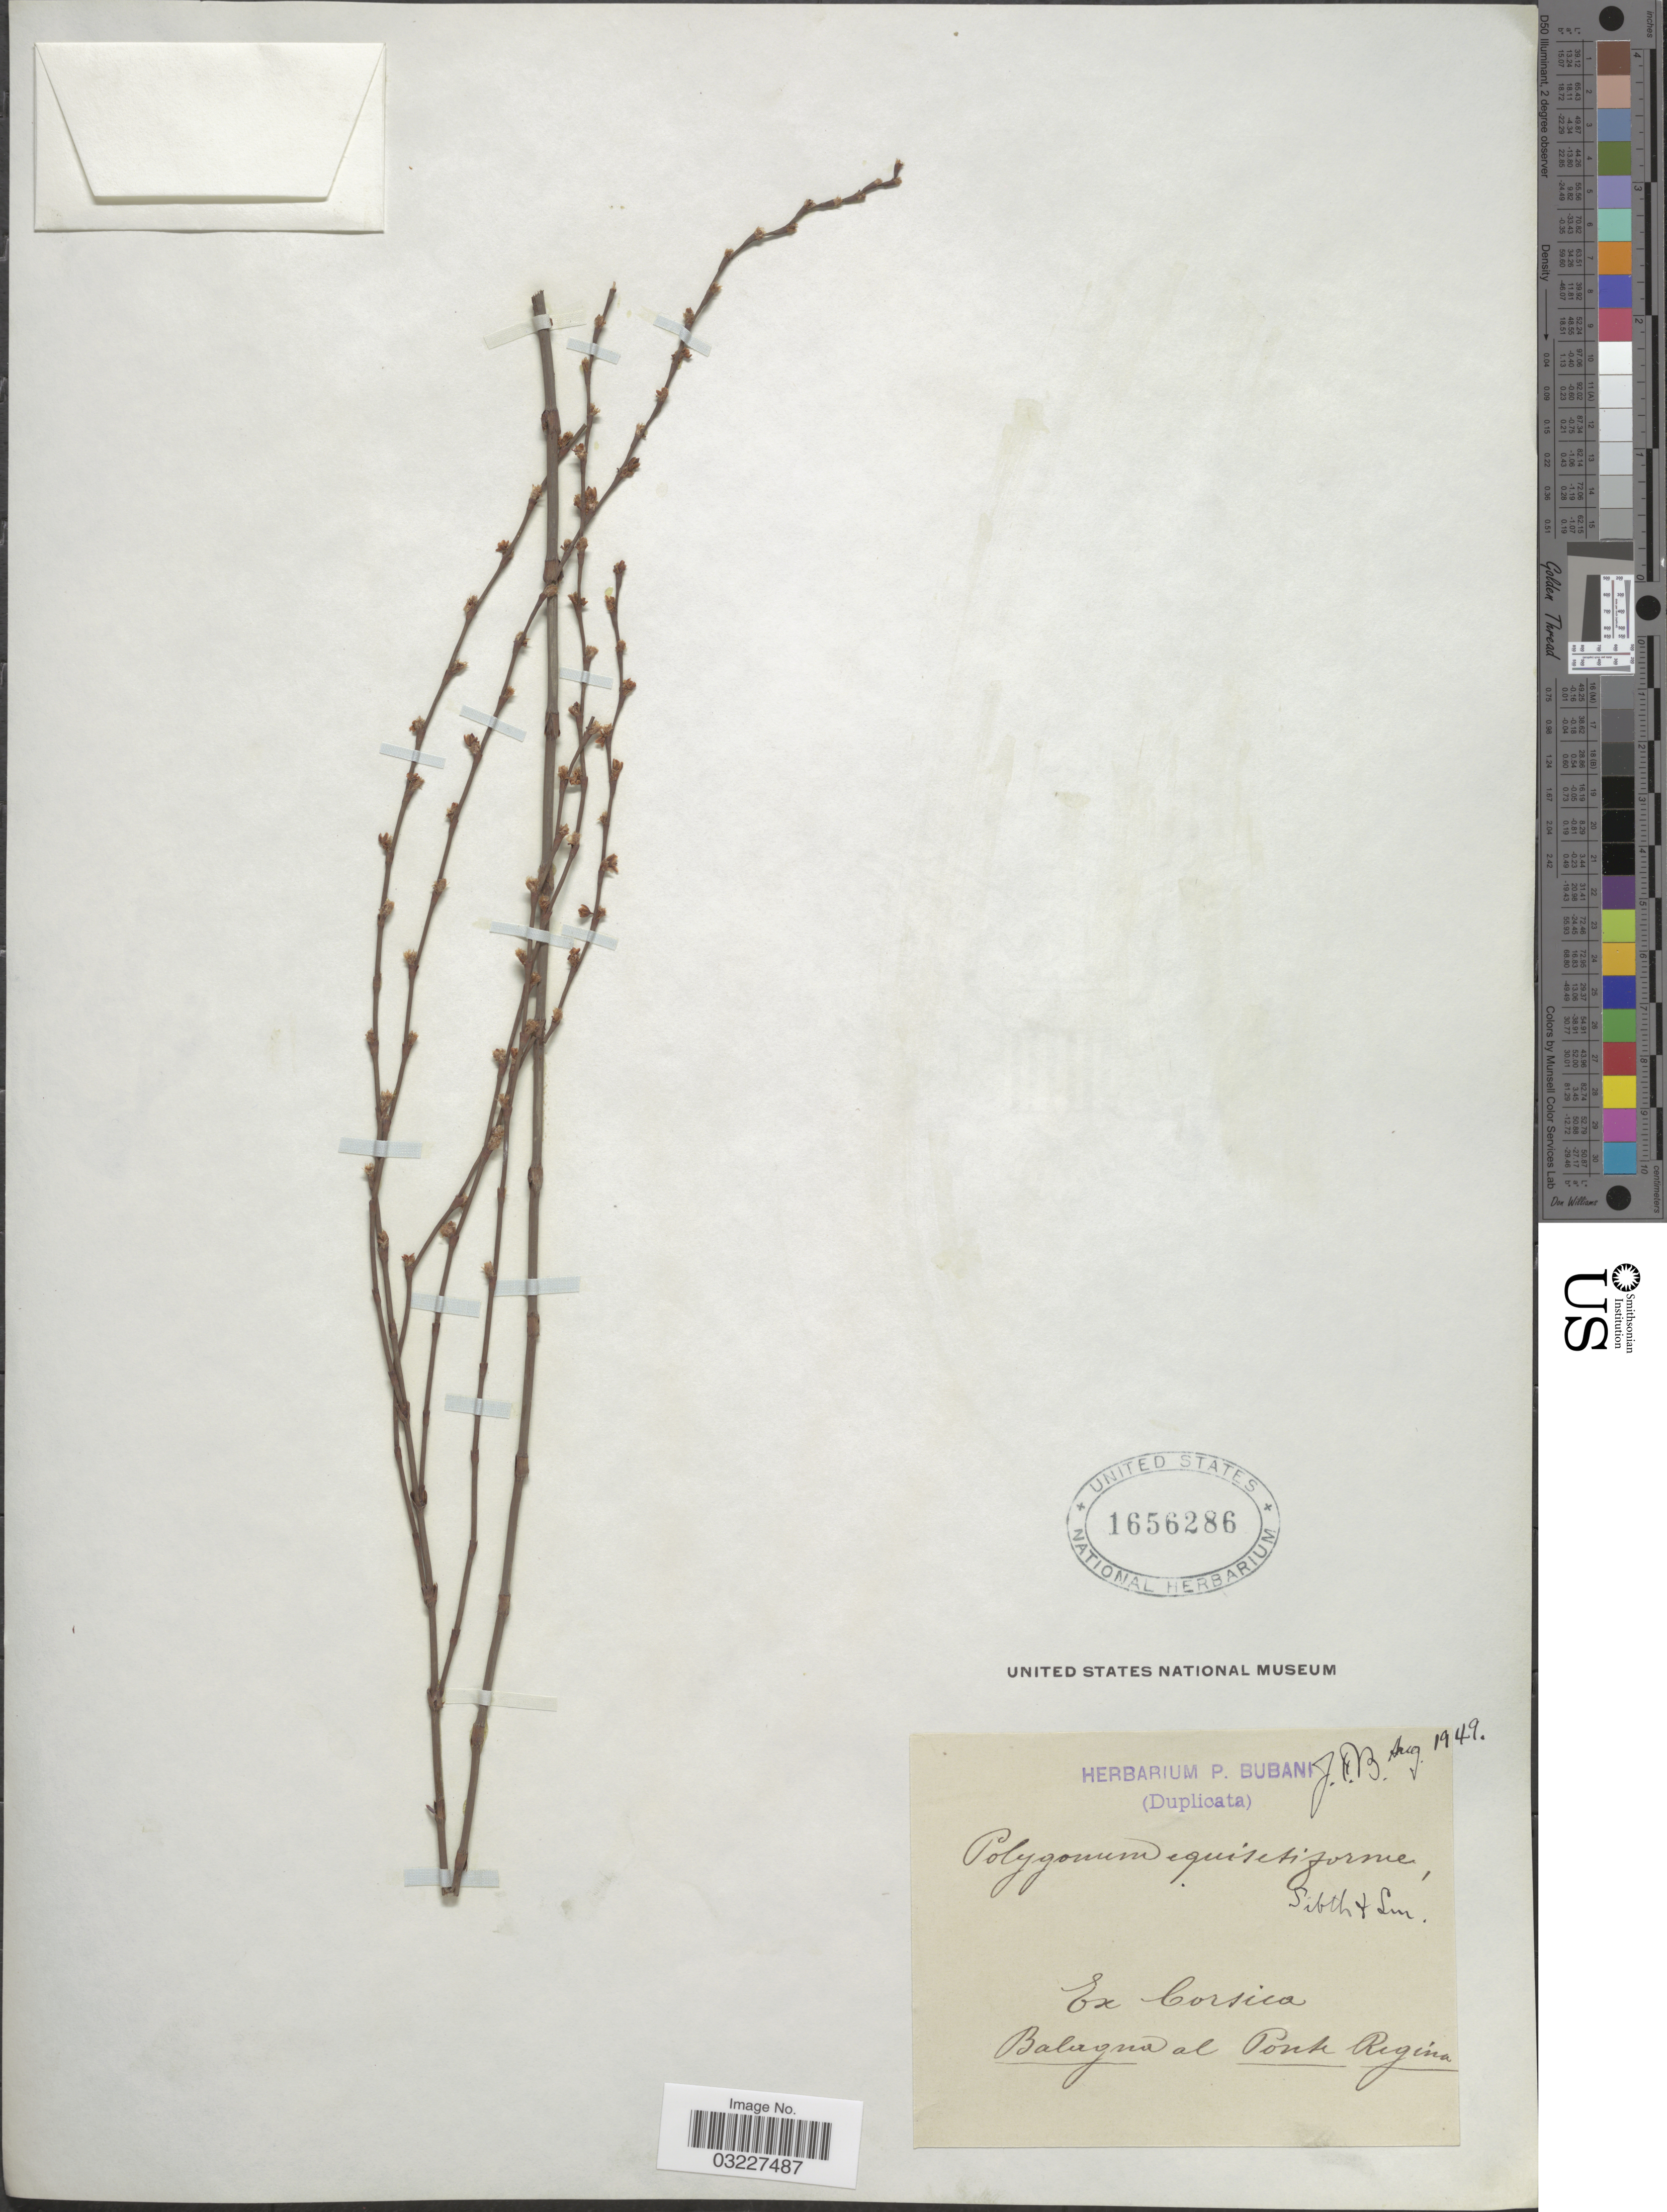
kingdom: Plantae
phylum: Tracheophyta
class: Magnoliopsida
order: Caryophyllales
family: Polygonaceae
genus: Polygonum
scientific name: Polygonum equisetiforme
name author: Sm.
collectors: ex herb. P. Bubani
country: France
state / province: Corsica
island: Corse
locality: Ex Corsica, Balagna al Ponte Regina.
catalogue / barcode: US 1656286